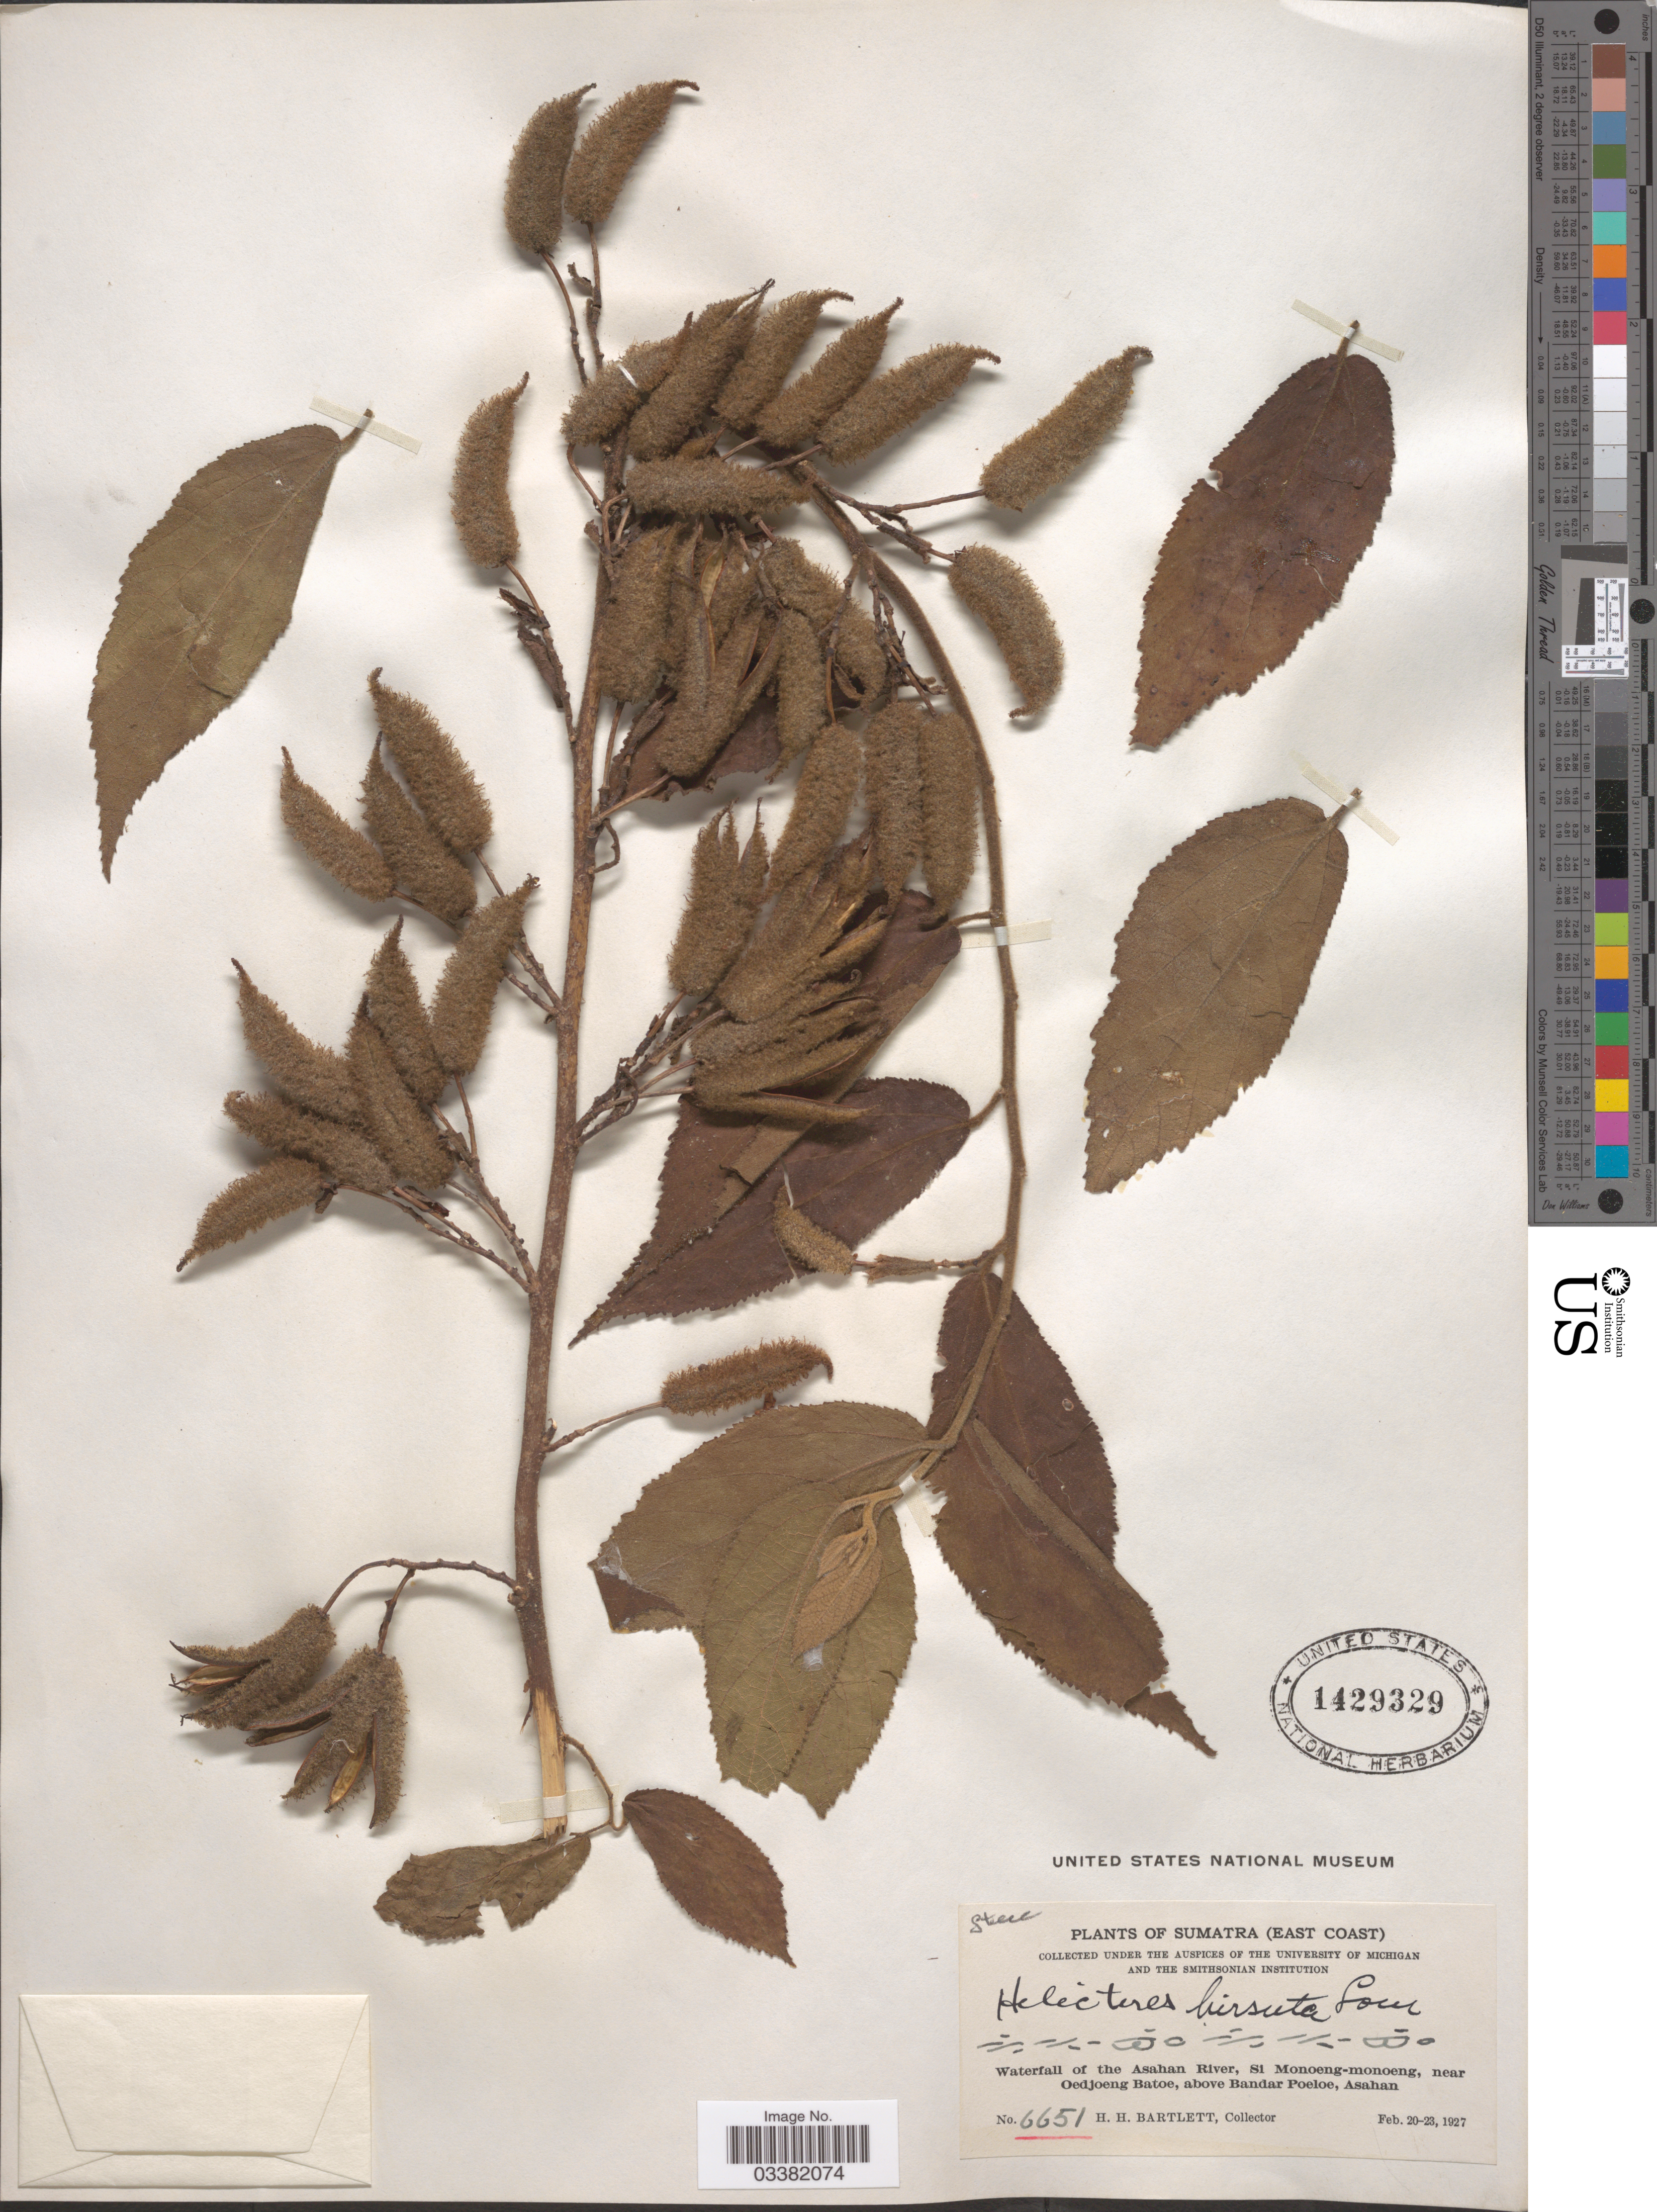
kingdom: Plantae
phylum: Tracheophyta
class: Magnoliopsida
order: Malvales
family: Malvaceae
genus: Helicteres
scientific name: Helicteres hirsuta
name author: Lour.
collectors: H. H. Bartlett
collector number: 6651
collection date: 1927-02-20/1927-02-23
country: Indonesia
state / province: Sumatra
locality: (East Coast). Waterfall of the Asahan River, Si Monoeng-monoeng, near Oedjoeng Batoe, above Bandar Poeloe, Asahan.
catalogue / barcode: US 1429329